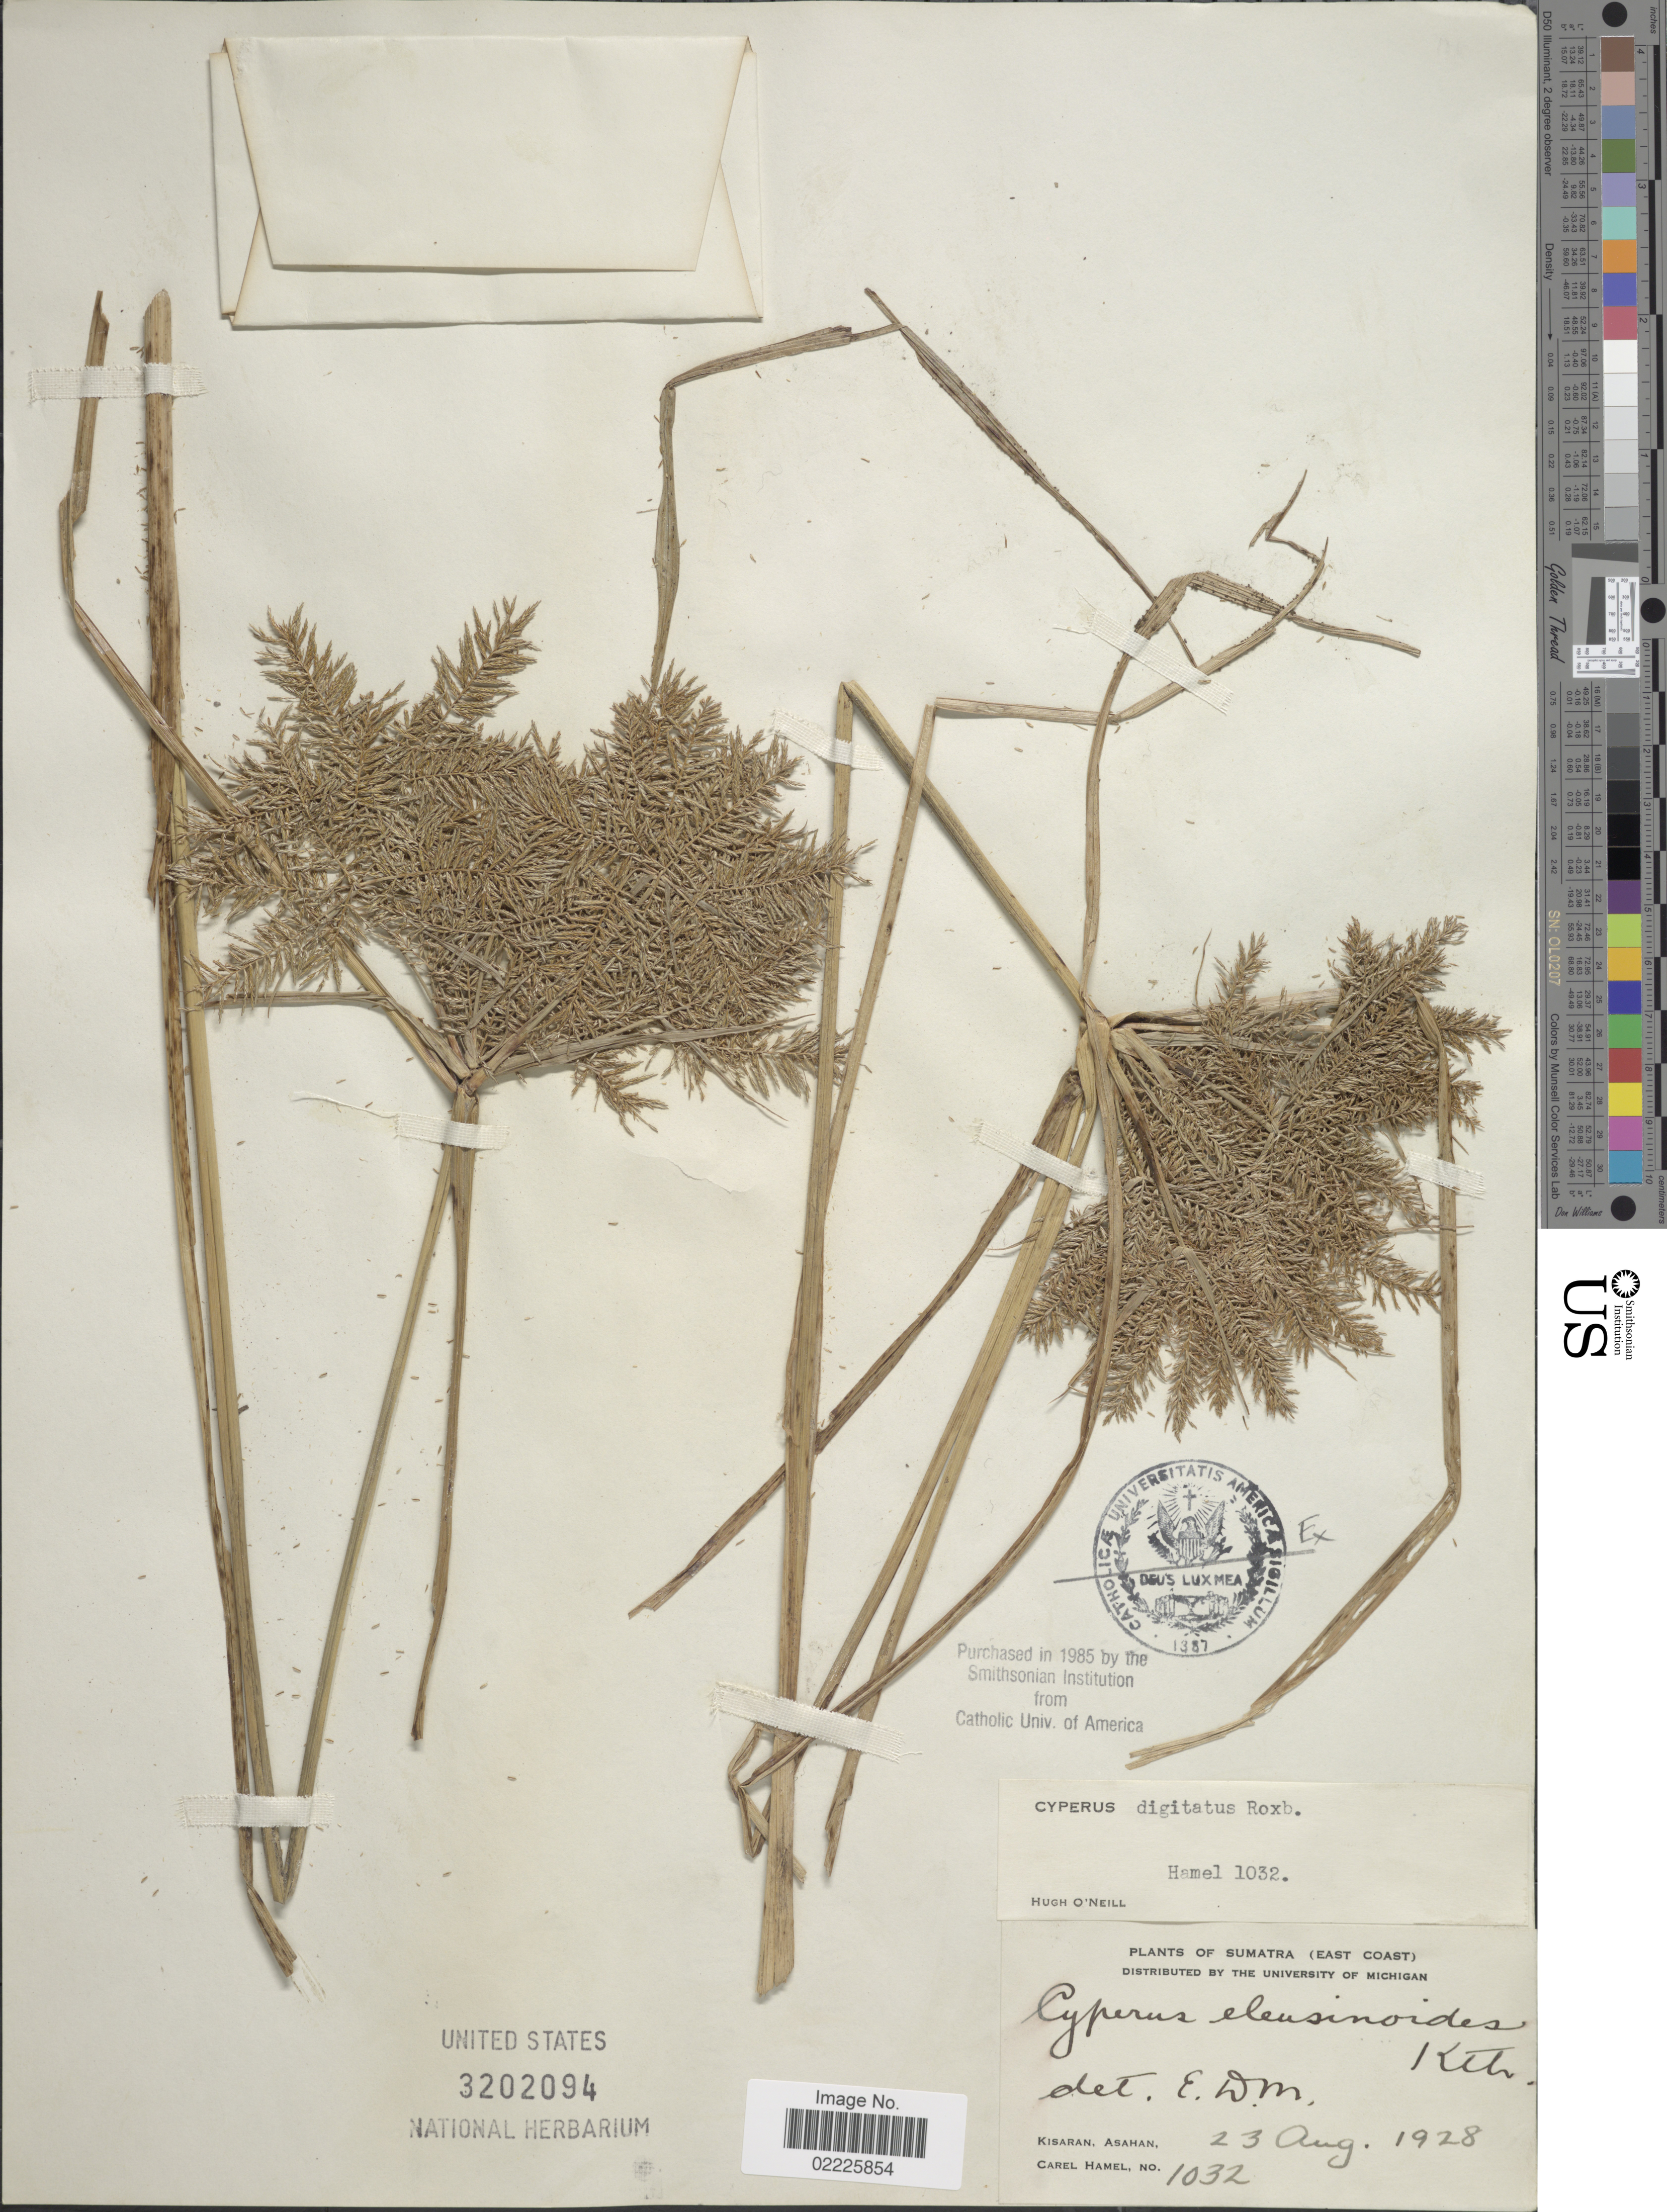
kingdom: Plantae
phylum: Tracheophyta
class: Liliopsida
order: Poales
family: Cyperaceae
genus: Cyperus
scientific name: Cyperus digitatus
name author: Roxb.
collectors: C. Hamel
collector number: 1032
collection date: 1928-08-23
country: Indonesia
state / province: Sumatra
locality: East Coast, Kisaran, Asahan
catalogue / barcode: US 3202094